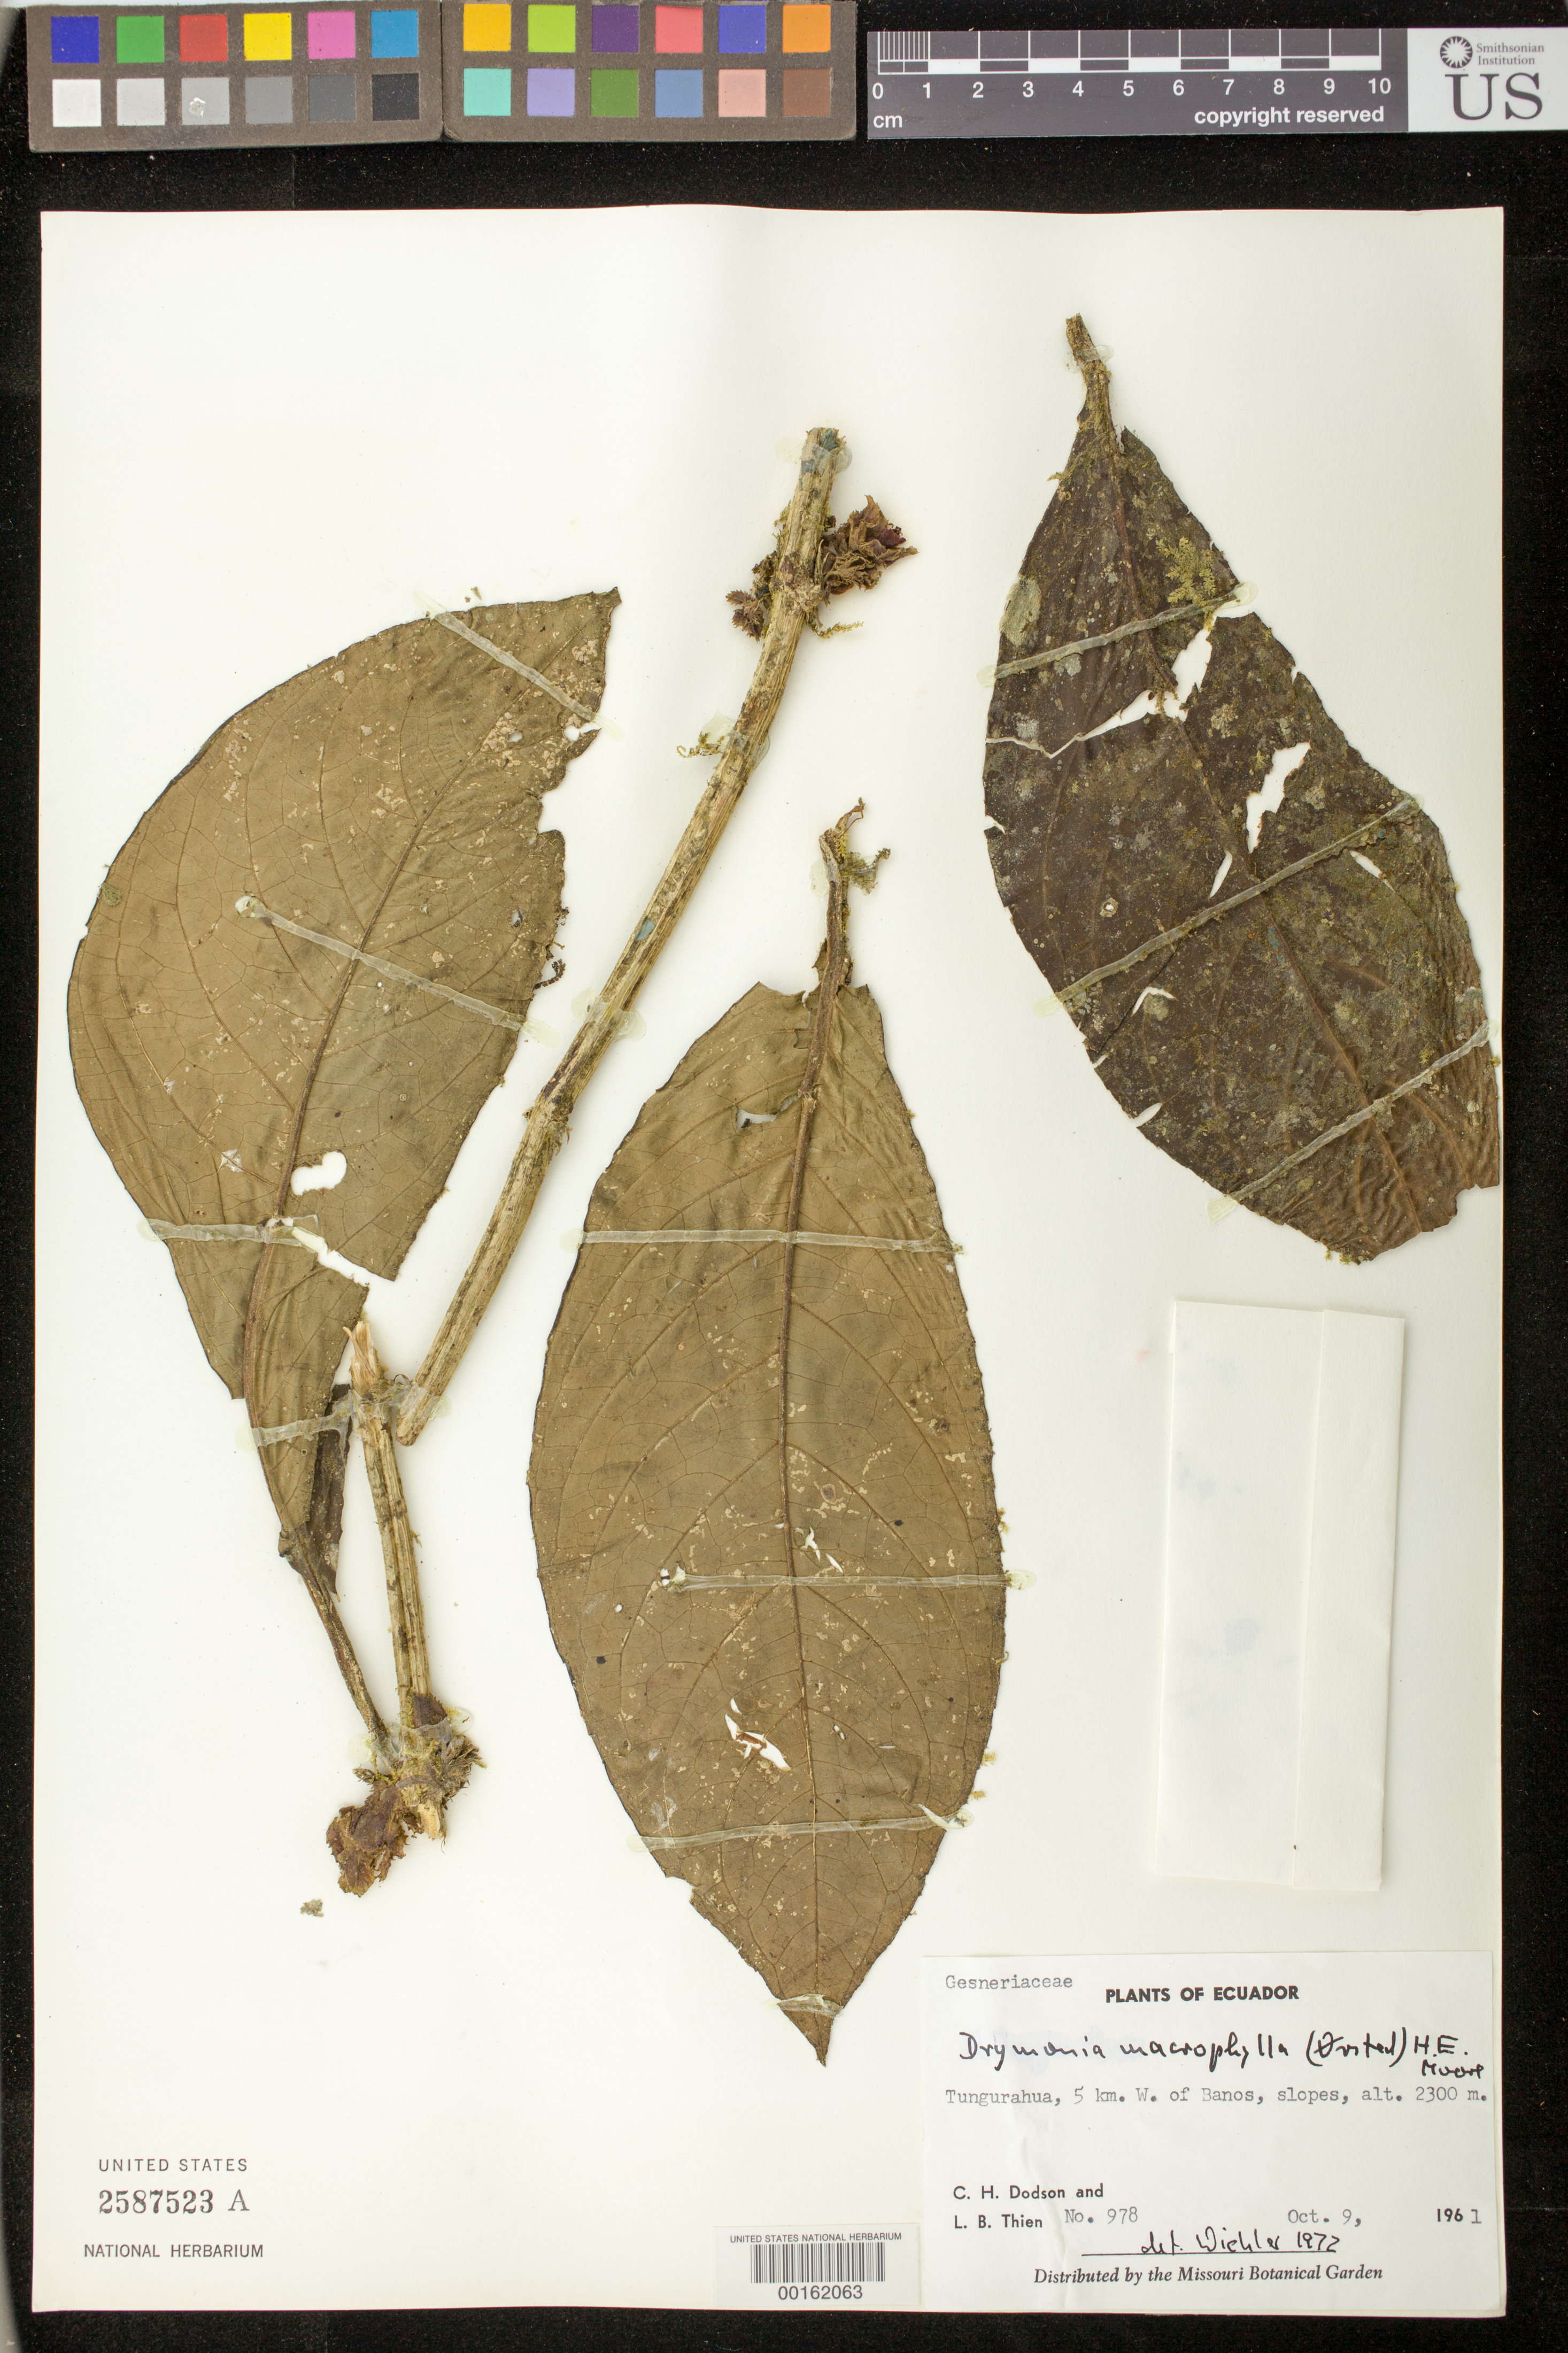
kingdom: Plantae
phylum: Tracheophyta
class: Magnoliopsida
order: Lamiales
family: Gesneriaceae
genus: Drymonia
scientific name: Drymonia macrophylla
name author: (Oerst.) H.E. Moore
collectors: C. H. Dodson & L. Thien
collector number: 978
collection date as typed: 09 Oct 1961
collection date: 1961-10-09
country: Ecuador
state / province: Tungurahua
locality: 5 km W of Banos, slopes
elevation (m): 2300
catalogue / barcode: US 2587523A